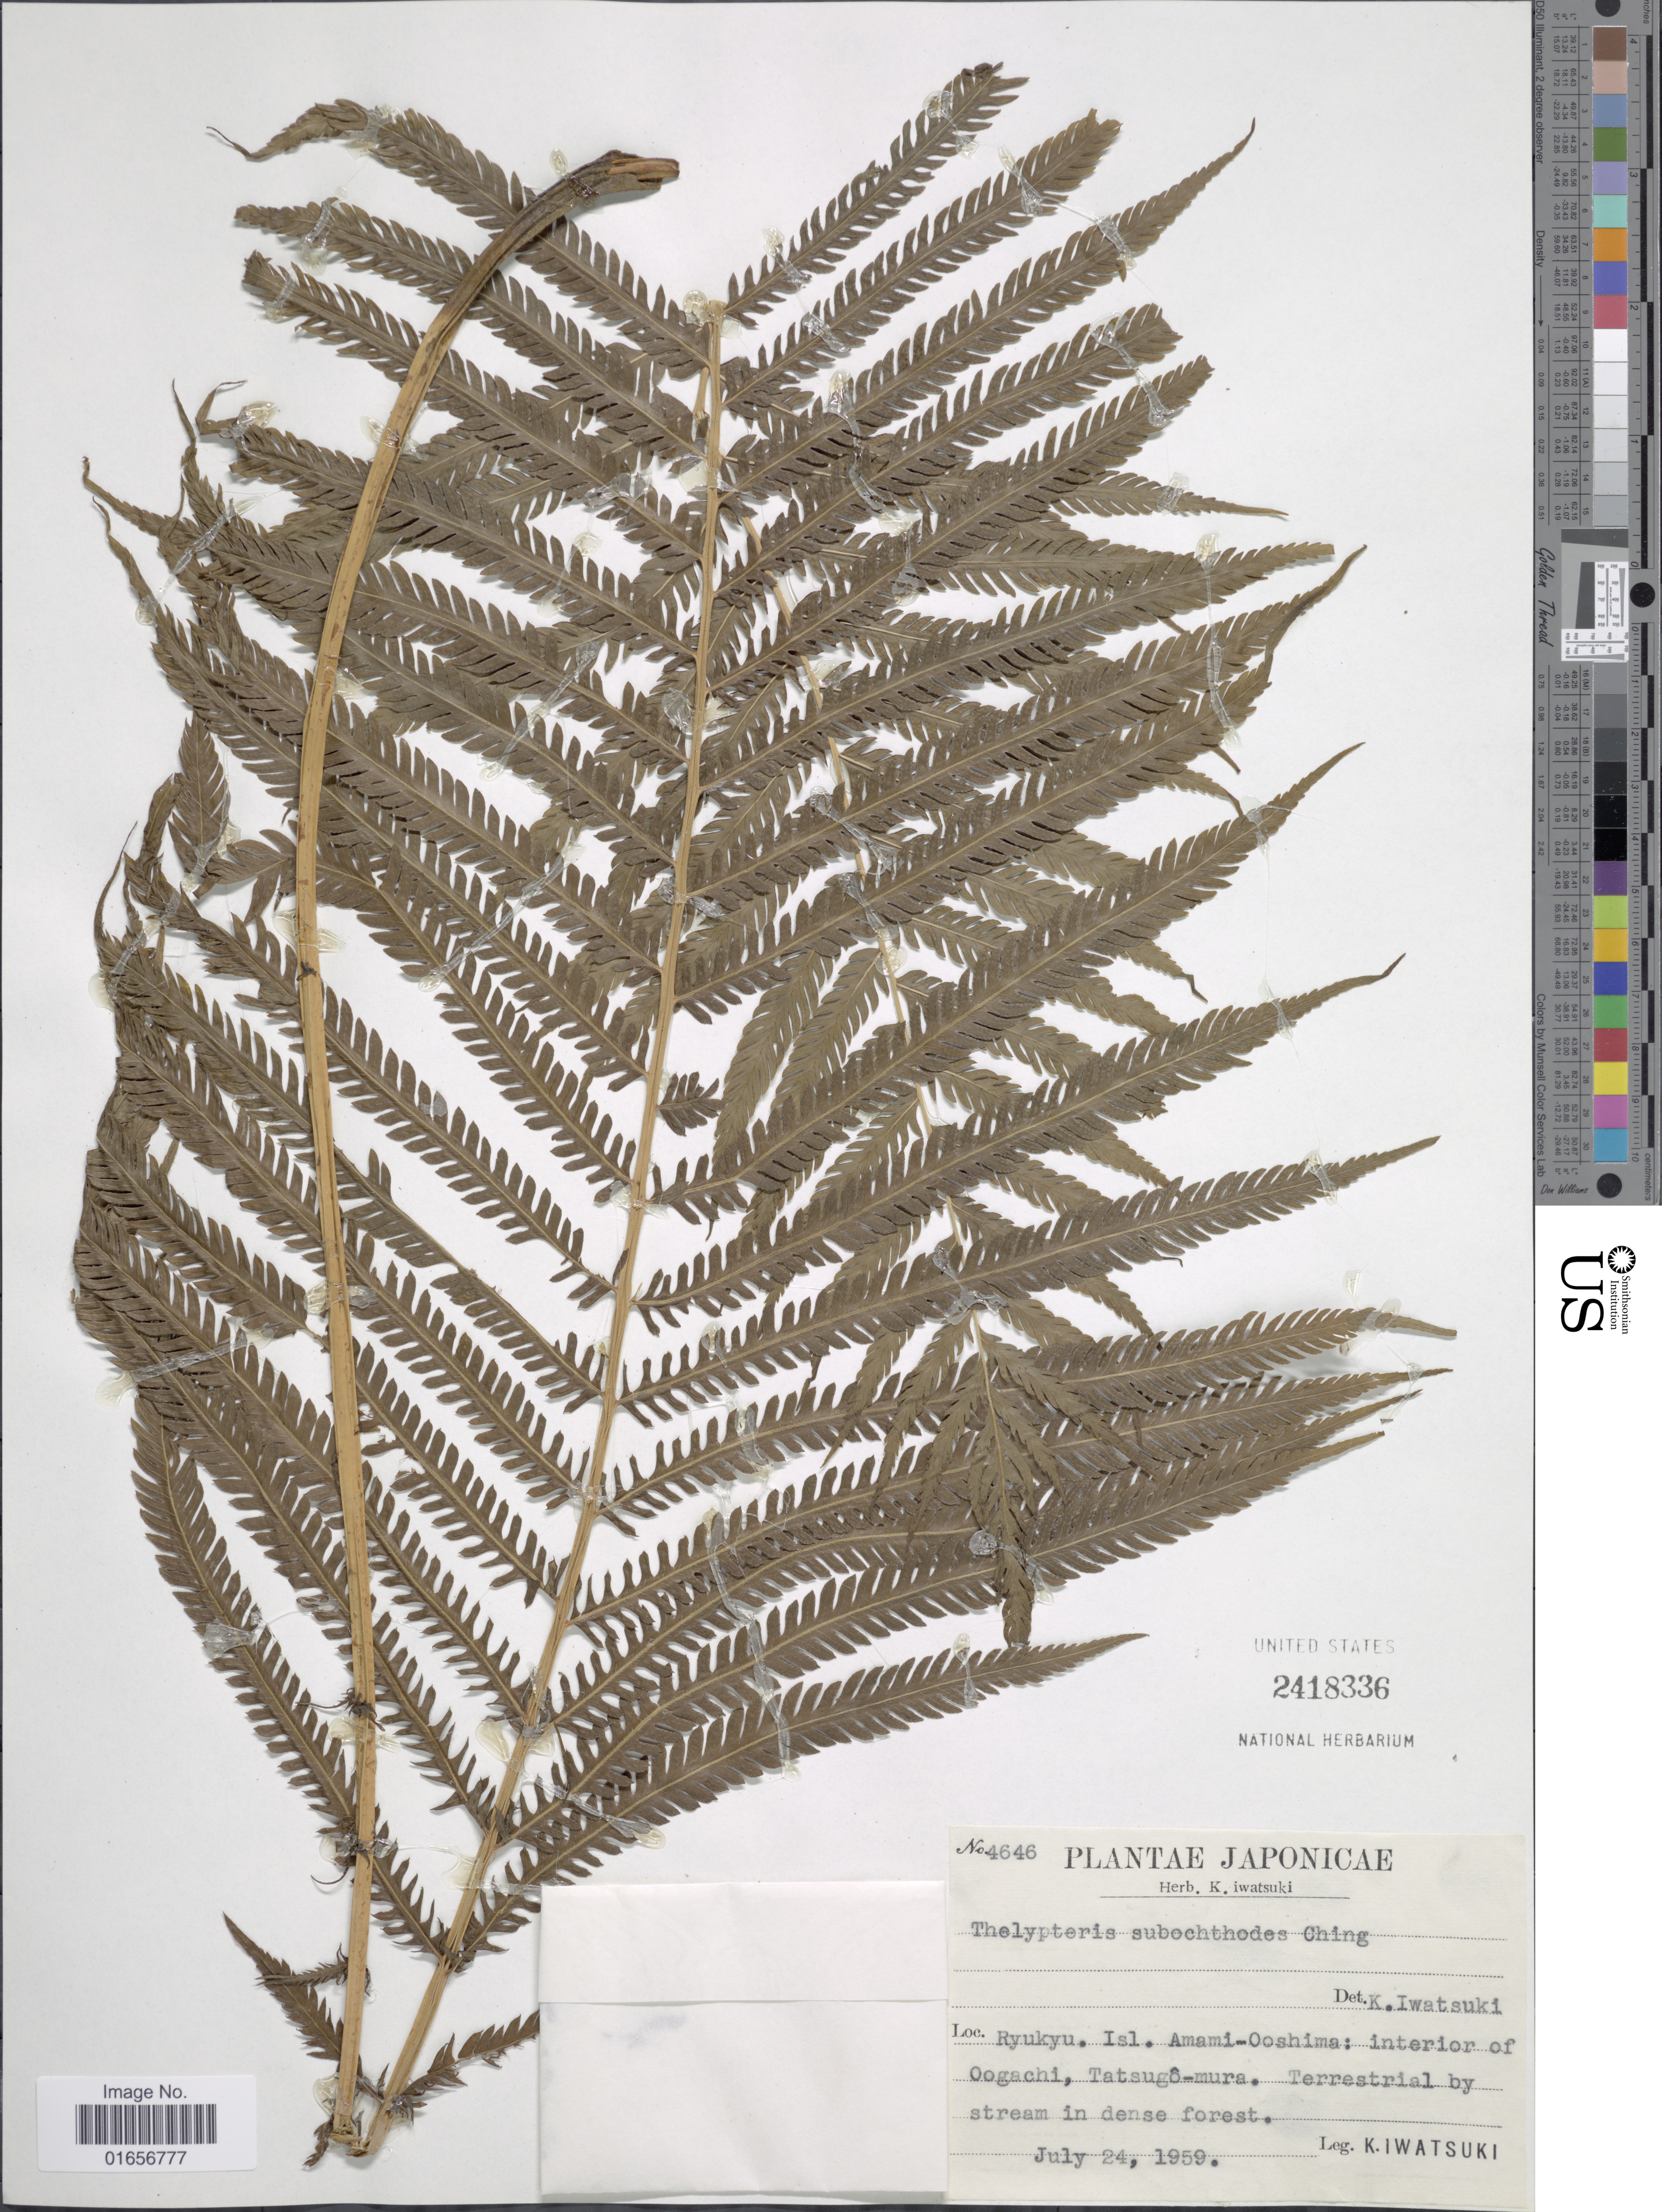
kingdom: Plantae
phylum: Tracheophyta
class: Polypodiopsida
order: Polypodiales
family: Thelypteridaceae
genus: Pseudocyclosorus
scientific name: Pseudocyclosorus esquirolii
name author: (Christ) Ching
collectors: K. Iwatsuki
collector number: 4646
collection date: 1959-07-24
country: Japan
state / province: Okinawa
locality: Ryukyu: Isl. Amami- Ooshima: interior of Oogachi, Tatsugô- mura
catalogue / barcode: US 2418336